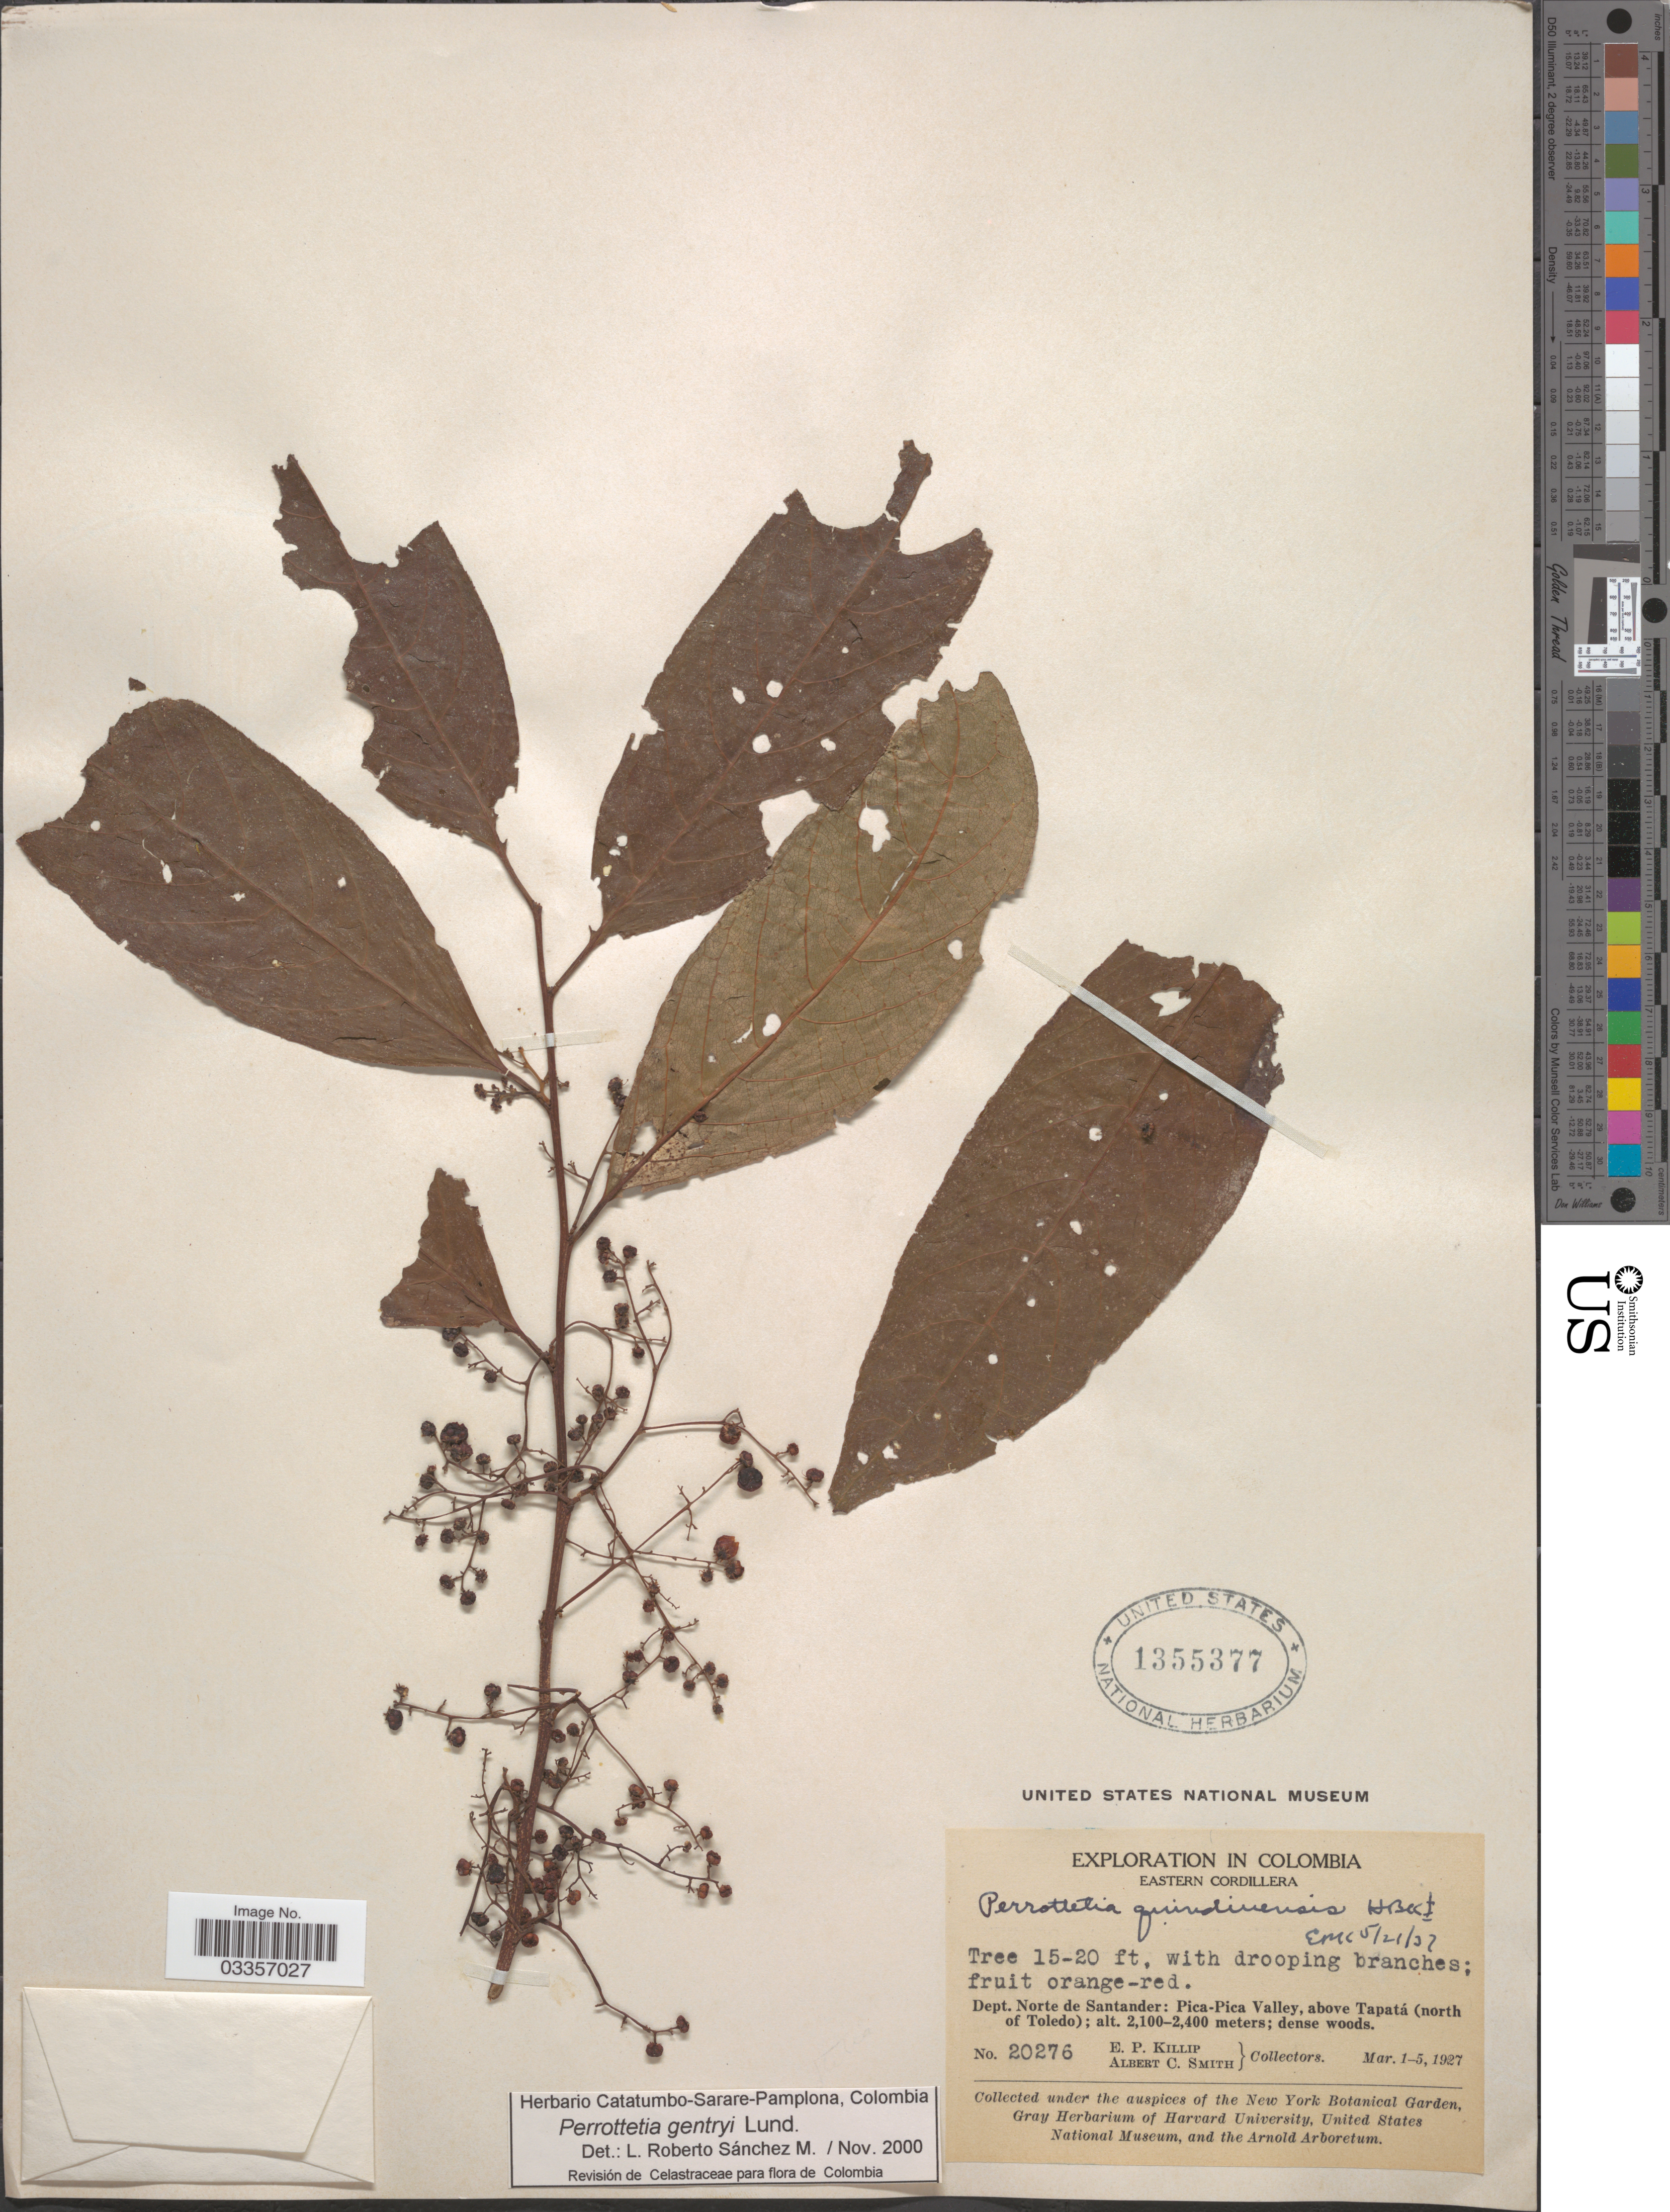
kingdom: Plantae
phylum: Tracheophyta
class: Magnoliopsida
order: Huerteales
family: Dipentodontaceae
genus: Perrottetia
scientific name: Perrottetia gentryi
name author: Lundell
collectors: E. P. Killip & A. C. Smith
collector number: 20276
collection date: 1927-03-01/1927-03-05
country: Colombia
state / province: Norte de Santander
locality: Eastern Cordillera. Dept. Norte de Santander: Pica-Pica Valley, above Tapatá (north of Toledo).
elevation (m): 2100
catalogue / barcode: US 1355377